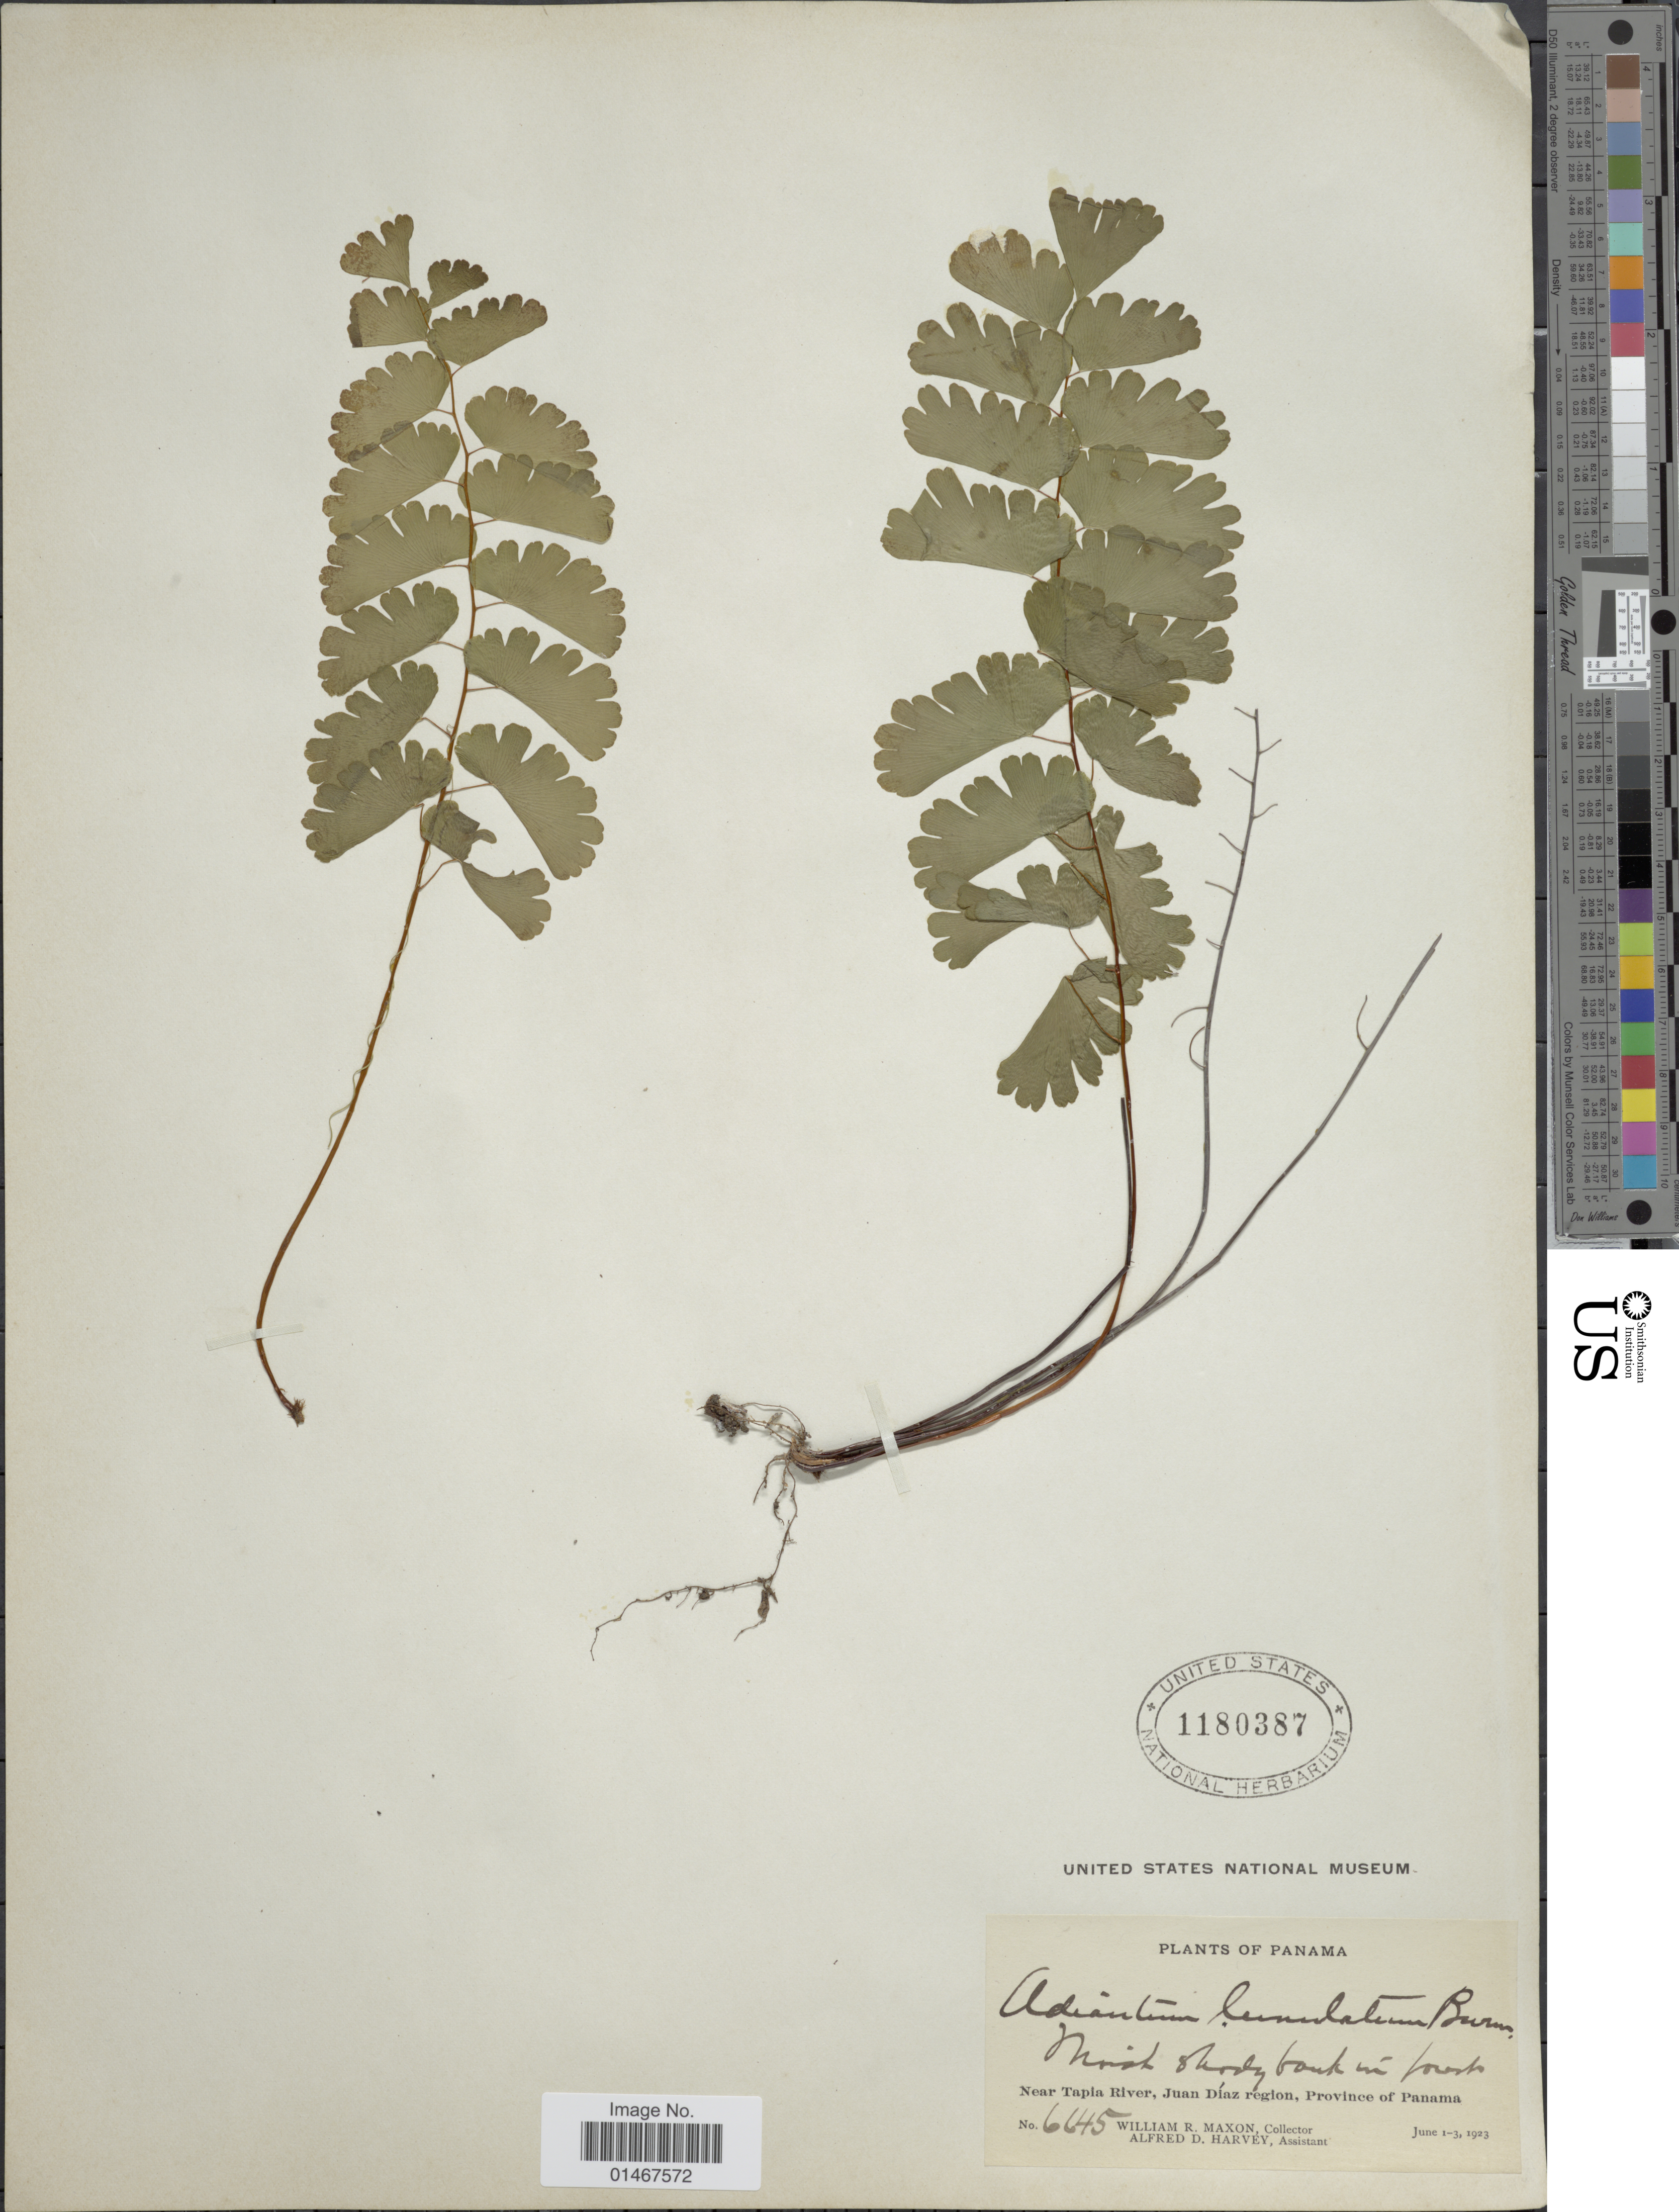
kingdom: Plantae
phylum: Tracheophyta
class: Polypodiopsida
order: Polypodiales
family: Pteridaceae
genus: Adiantum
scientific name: Adiantum philippense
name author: L.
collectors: W. R. Maxon & A. D. Harvey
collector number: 6645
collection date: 1923-06-01/1923-06-03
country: Panama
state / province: Panamá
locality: Near Tapia River, Juan Diaz region, Province of Panama.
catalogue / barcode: US 1180387